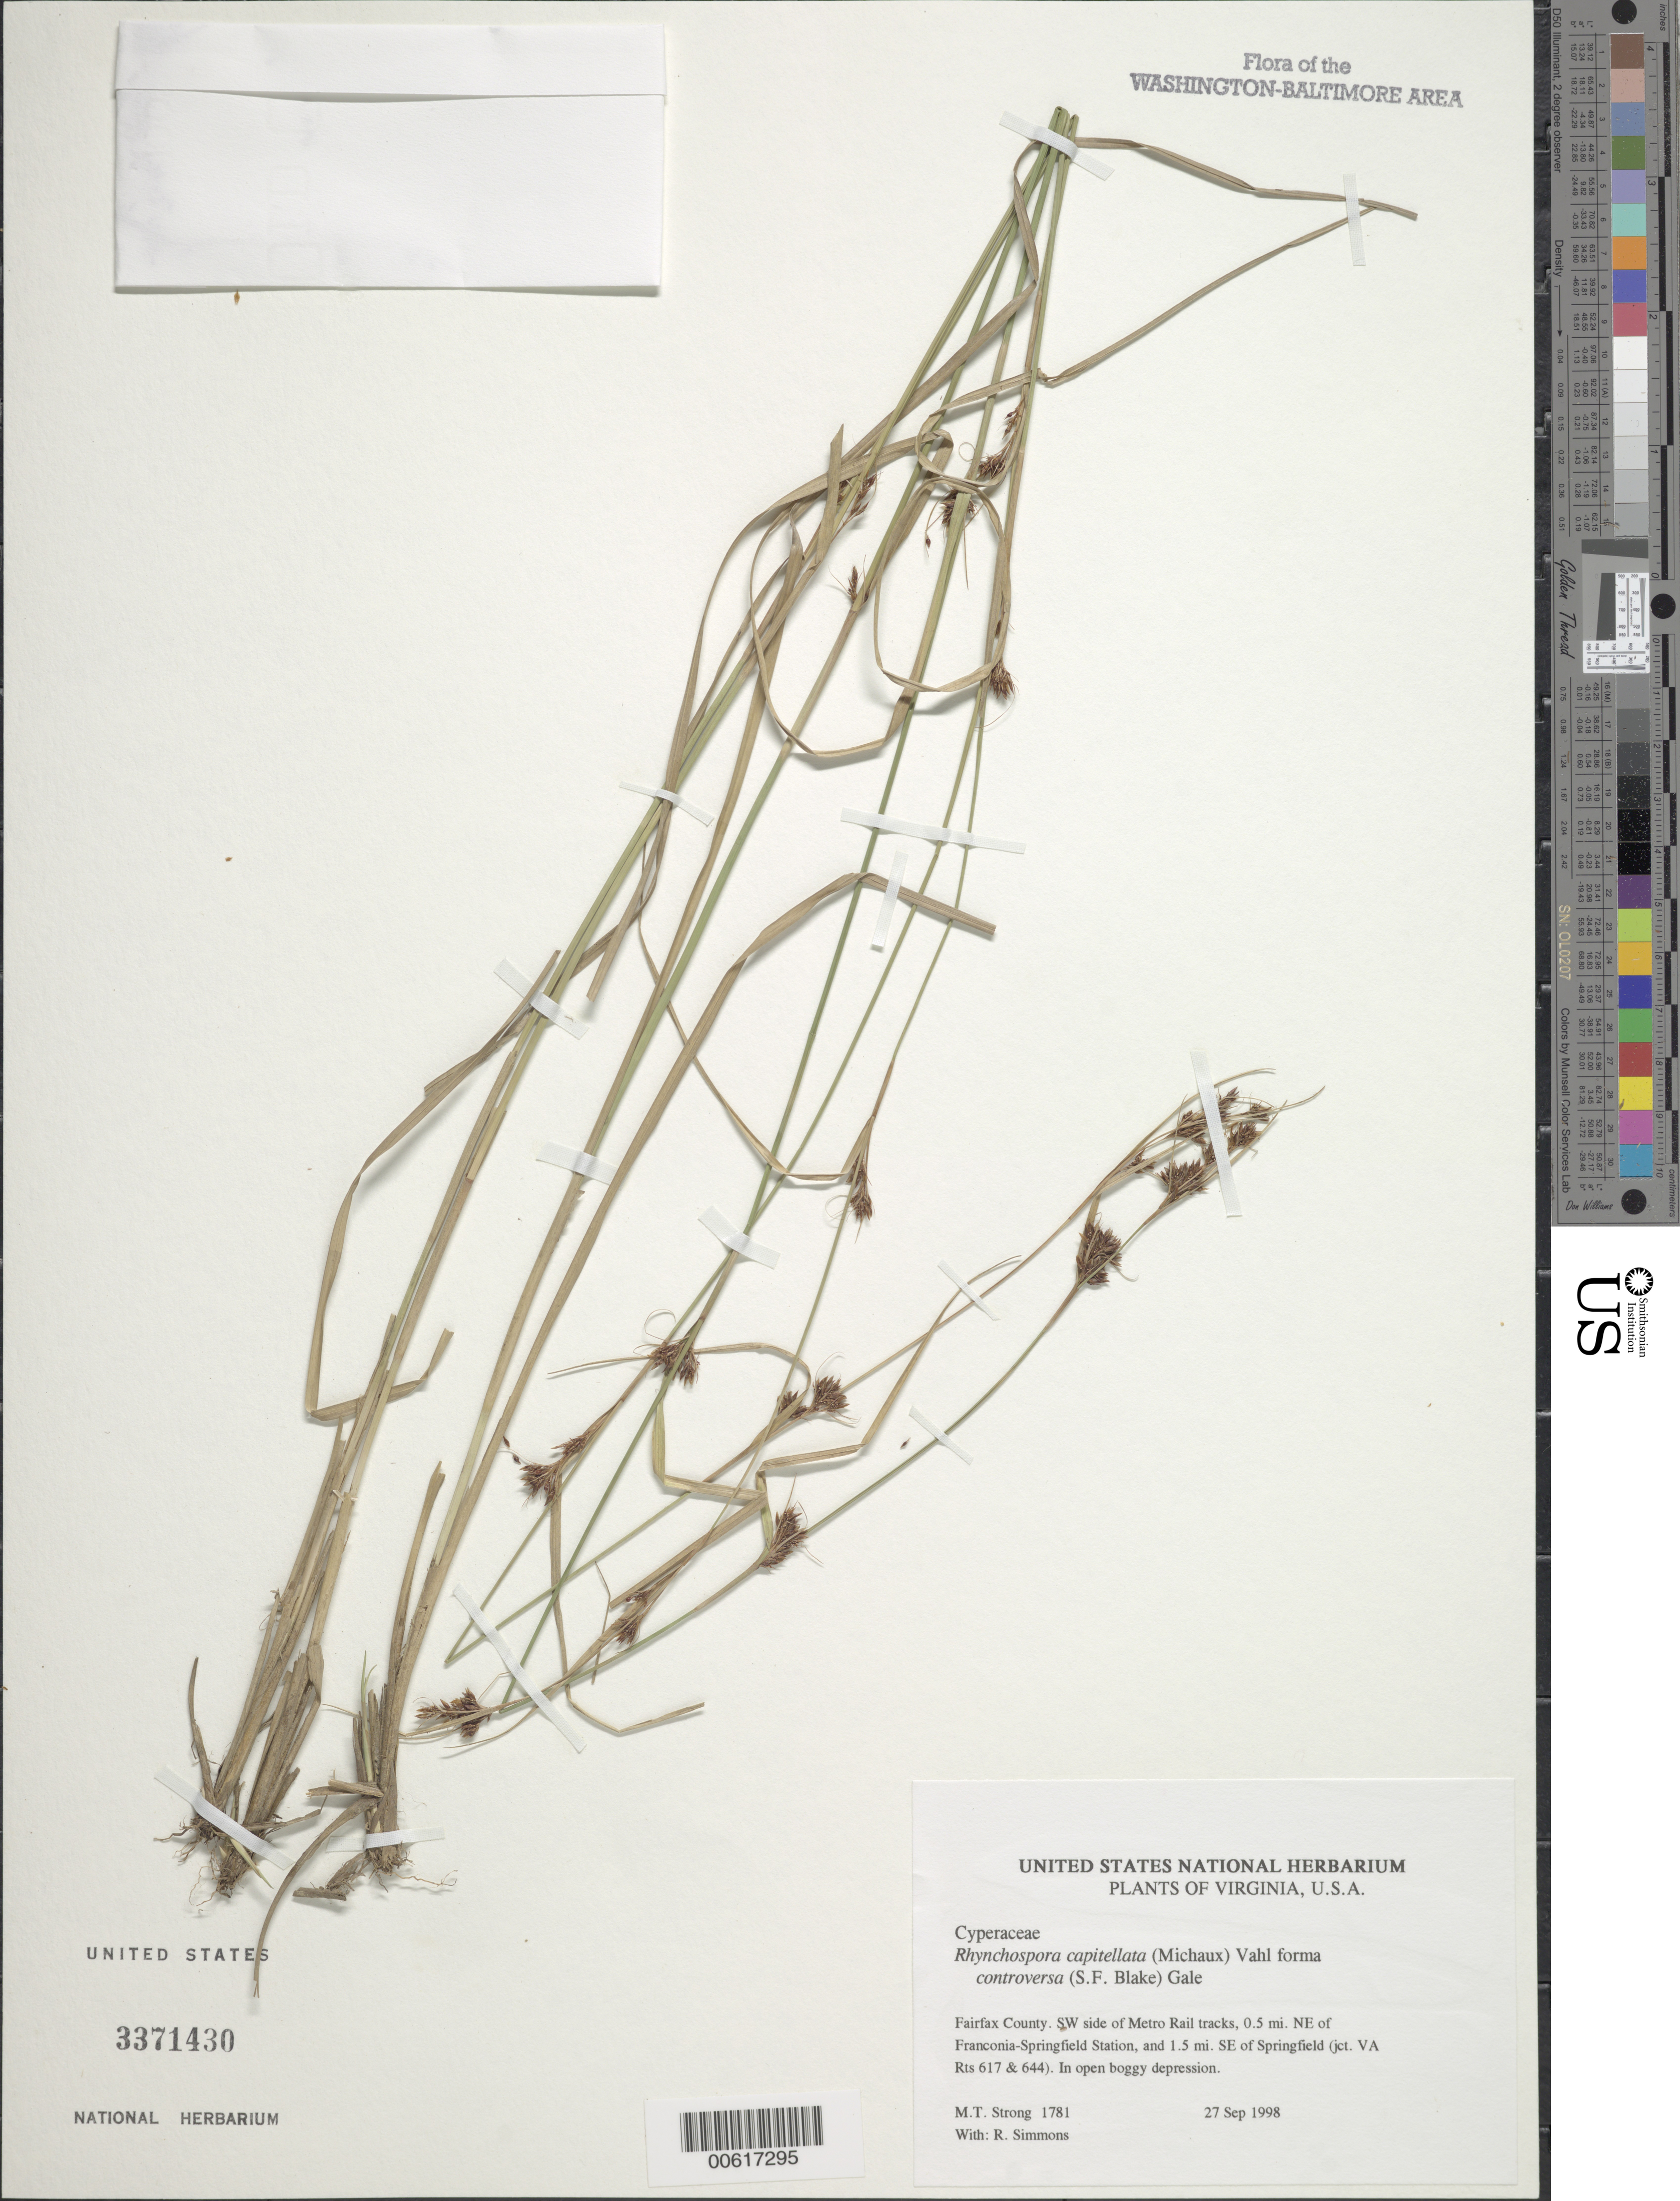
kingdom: Plantae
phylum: Tracheophyta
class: Liliopsida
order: Poales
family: Cyperaceae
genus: Rhynchospora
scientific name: Rhynchospora capitellata f. controversa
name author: (Michx.) Vahl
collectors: M. T. Strong & R. Simmons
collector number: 1781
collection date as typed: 27 Sep 1998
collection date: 1998-09-27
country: United States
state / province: Virginia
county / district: Fairfax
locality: SW side of Metro Rail System, 0.5-0.6 mi. NE of Franconia-Springfield Station, 1.5 mi. SE of Springfield (jct. VA Rts 617 & 644)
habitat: In open boggy depression.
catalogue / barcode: US 3371430